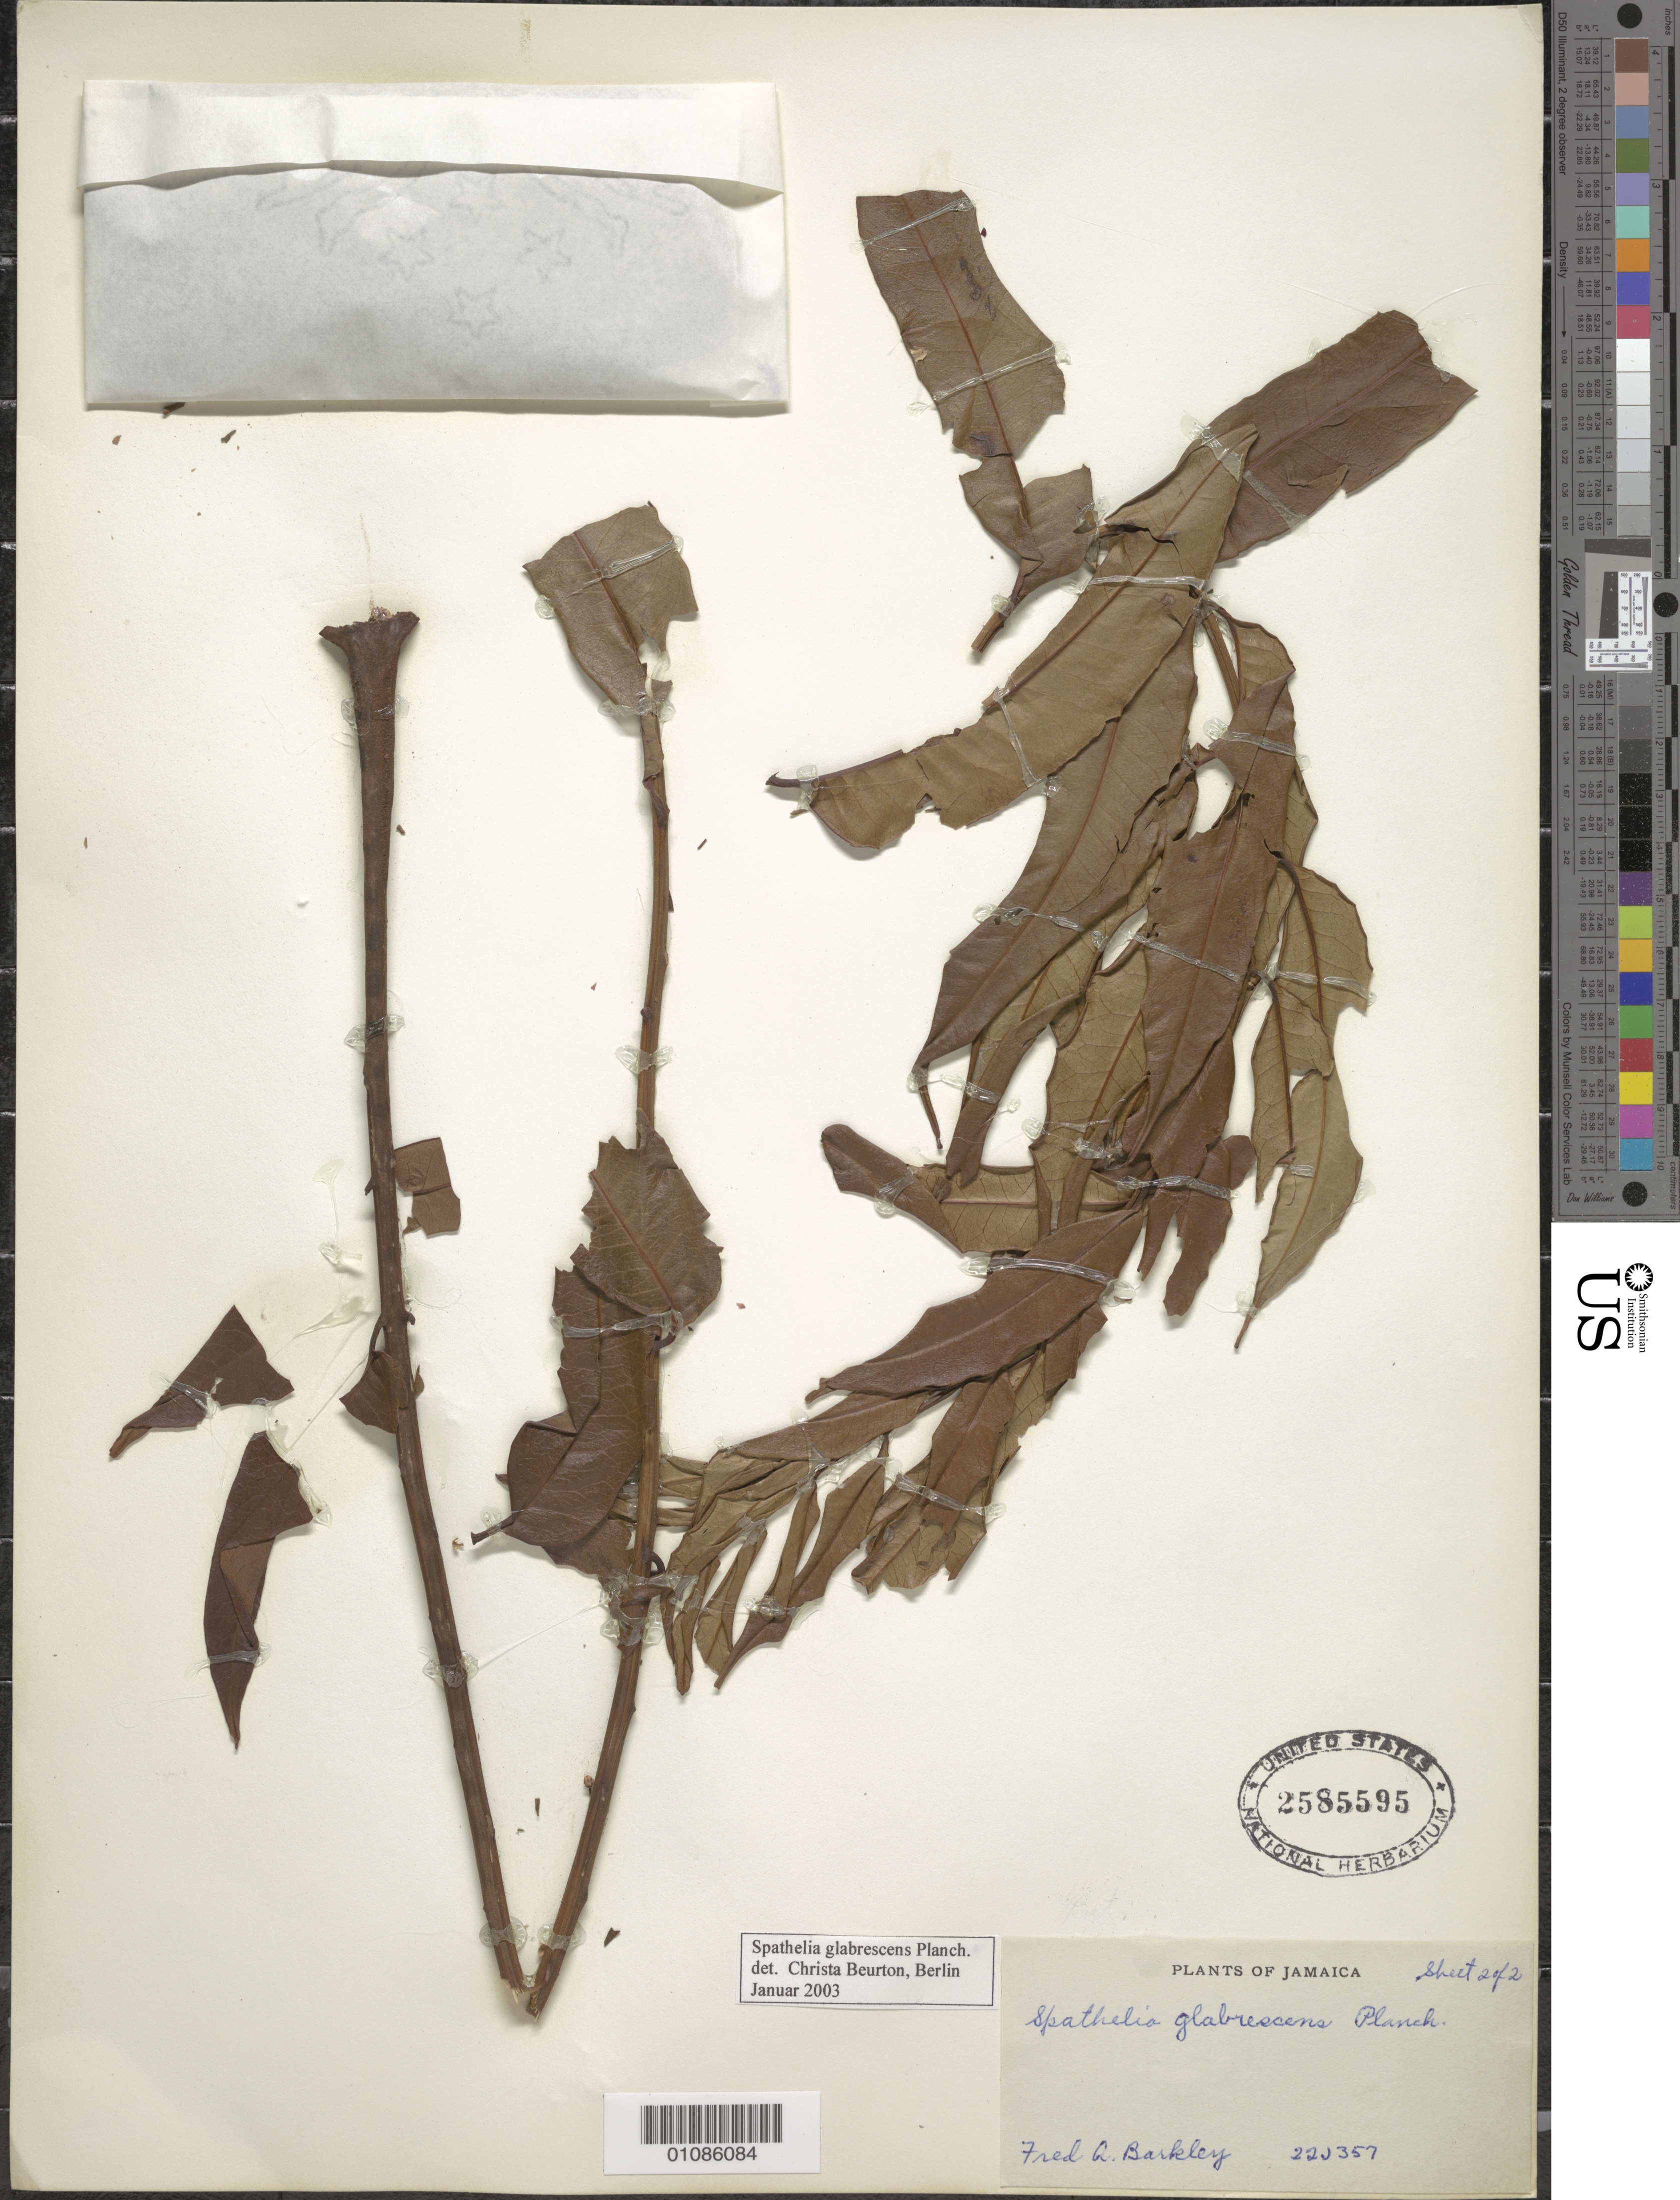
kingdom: Plantae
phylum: Tracheophyta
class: Magnoliopsida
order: Sapindales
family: Rutaceae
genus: Spathelia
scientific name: Spathelia glabrescens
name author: Planch.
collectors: F. A. Barkley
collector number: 22357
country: Jamaica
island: Jamaica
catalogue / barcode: US 2585585